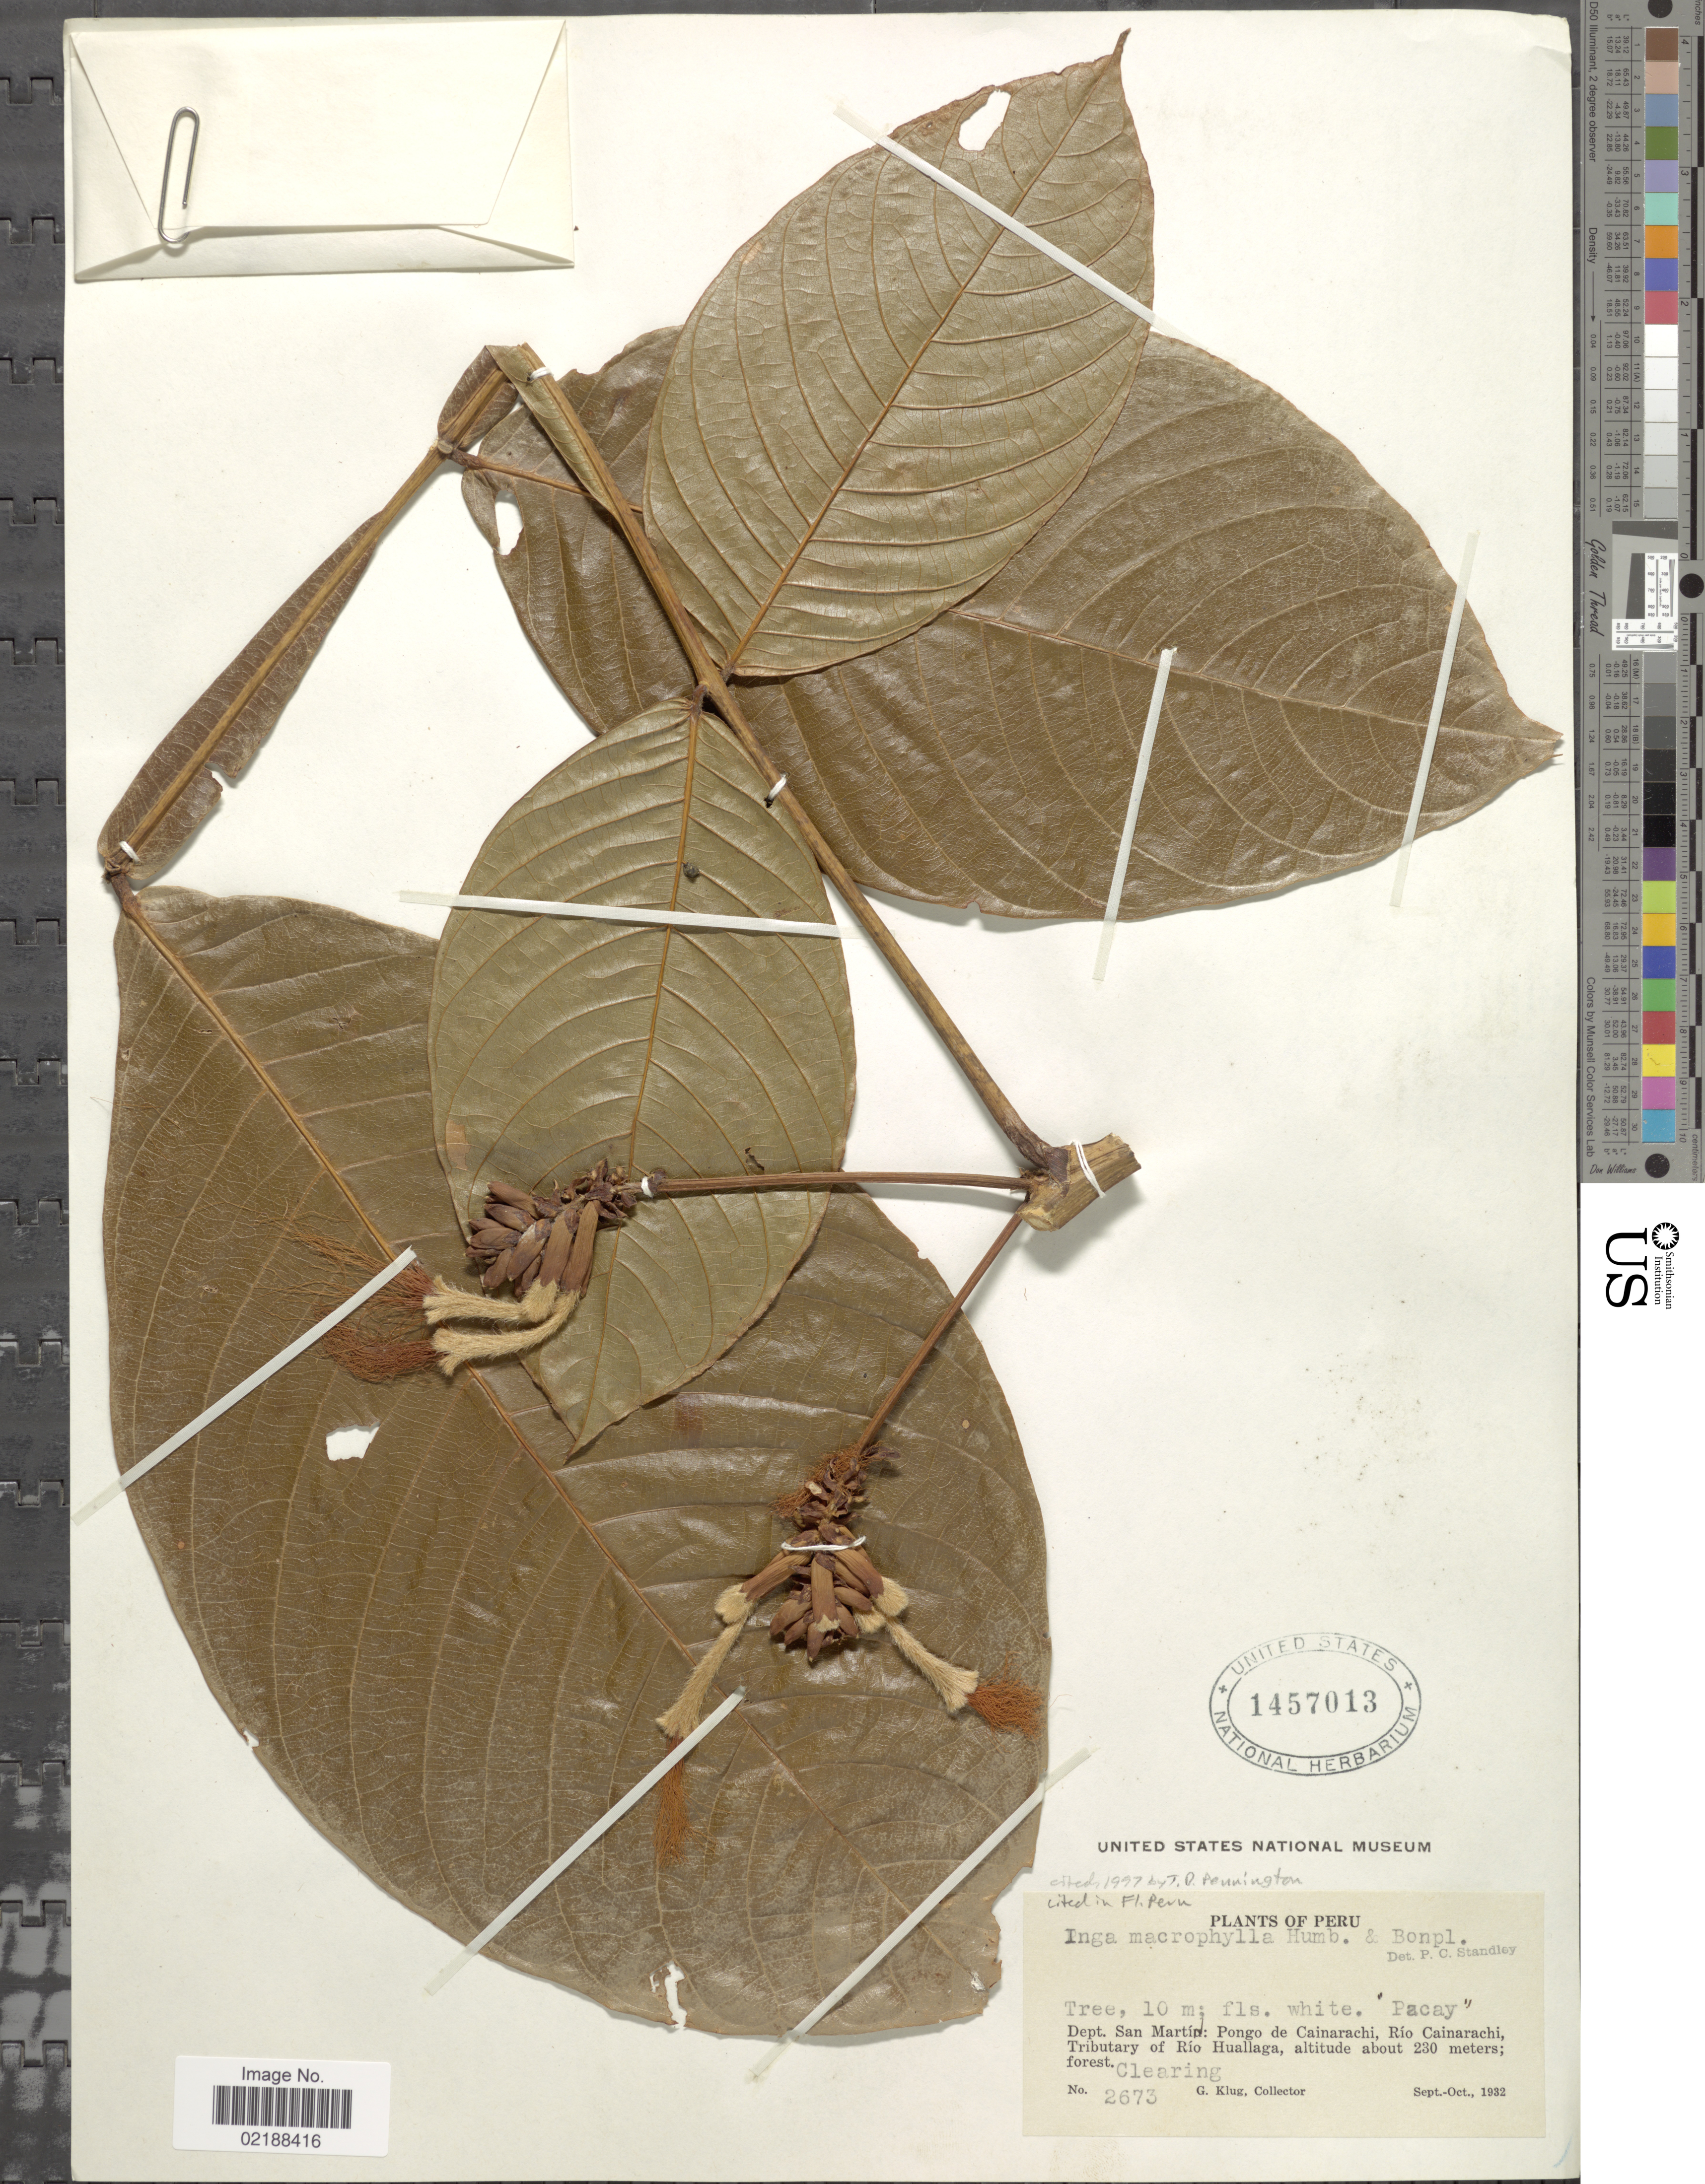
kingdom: Plantae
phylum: Tracheophyta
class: Magnoliopsida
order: Fabales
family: Fabaceae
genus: Inga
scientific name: Inga macrophylla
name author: Humb. & Bonpl. ex Willd.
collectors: G. Klug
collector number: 2673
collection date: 1932-09/1932-10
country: Peru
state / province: San Martín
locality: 'Pacay', Dept San Martín: Pongo de Cainarachi, Río Cainarachi, Tributary of Río Huallaga, Clearing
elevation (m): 230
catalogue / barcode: US 1457013